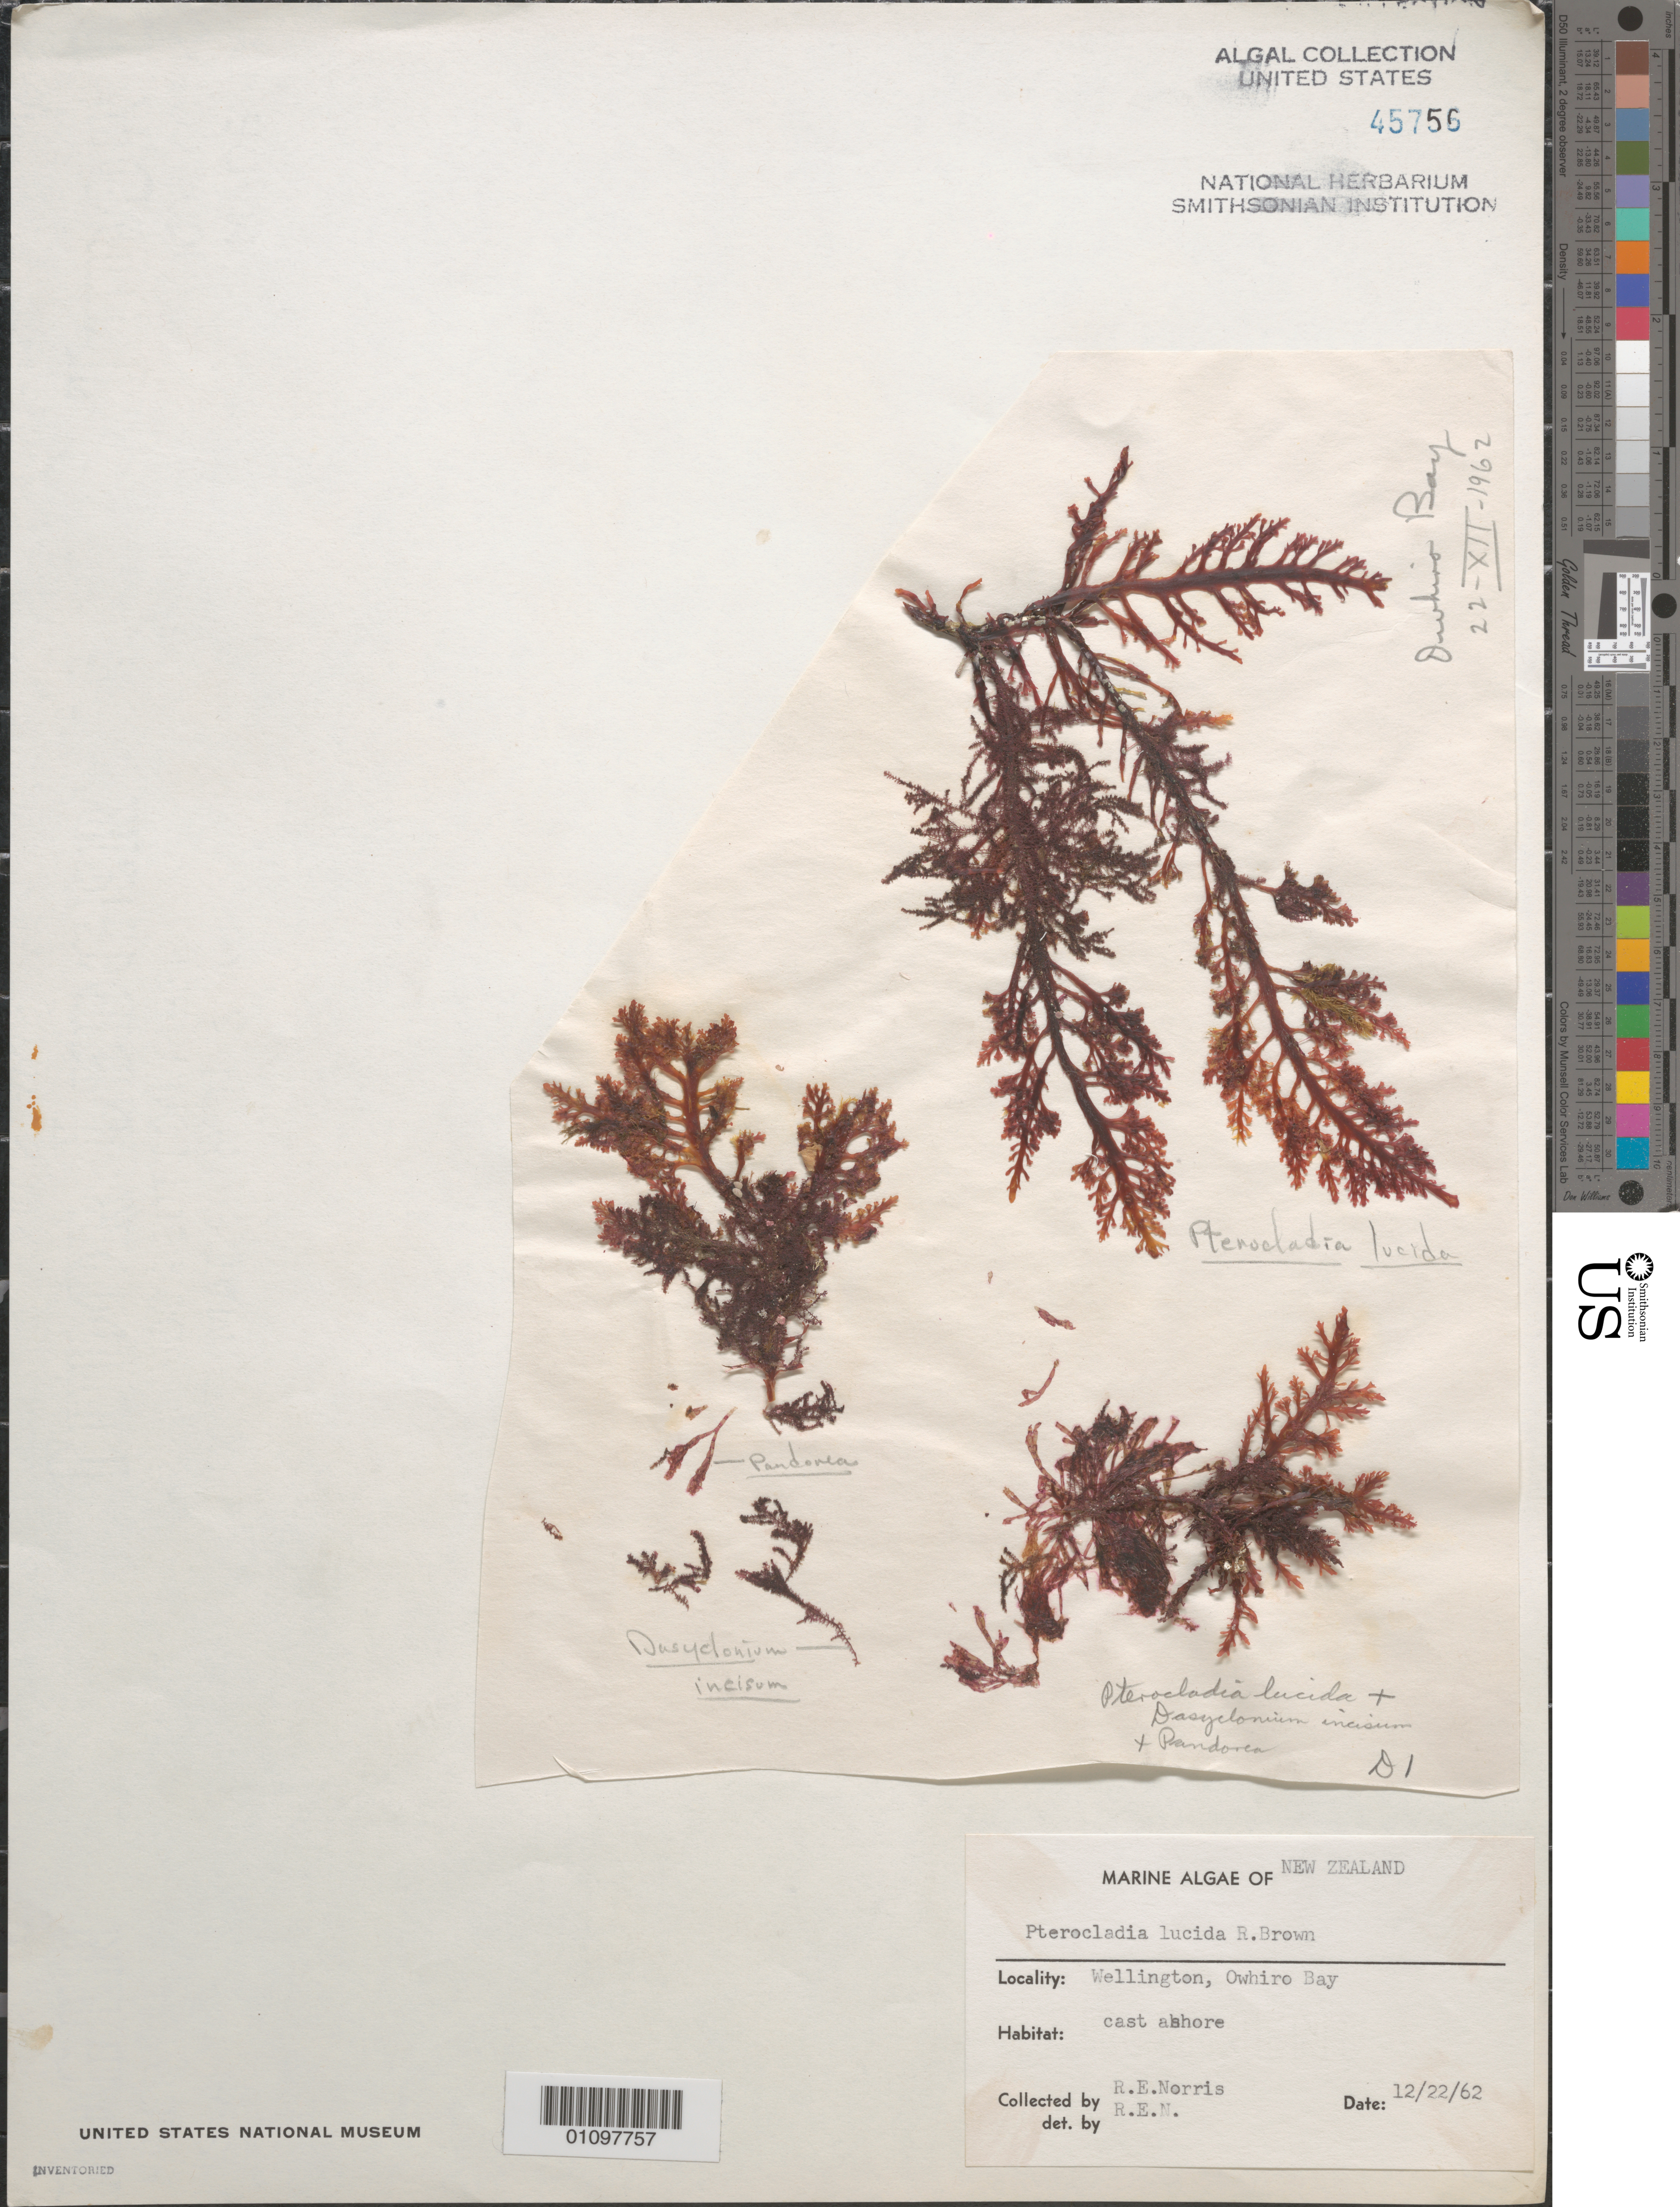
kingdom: Plantae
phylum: Rhodophyta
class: Florideophyceae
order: Gelidiales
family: Pterocladiaceae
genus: Pterocladia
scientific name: Pterocladia lucida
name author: (R. Br. ex Turner) J. Agardh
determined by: Norris, R. E.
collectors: R. E. Norris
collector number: D1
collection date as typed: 22 Dec 1962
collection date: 1962-12-22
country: New Zealand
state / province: Wellington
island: North Island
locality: Owhiro Bay, Wellington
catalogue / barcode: US 45756